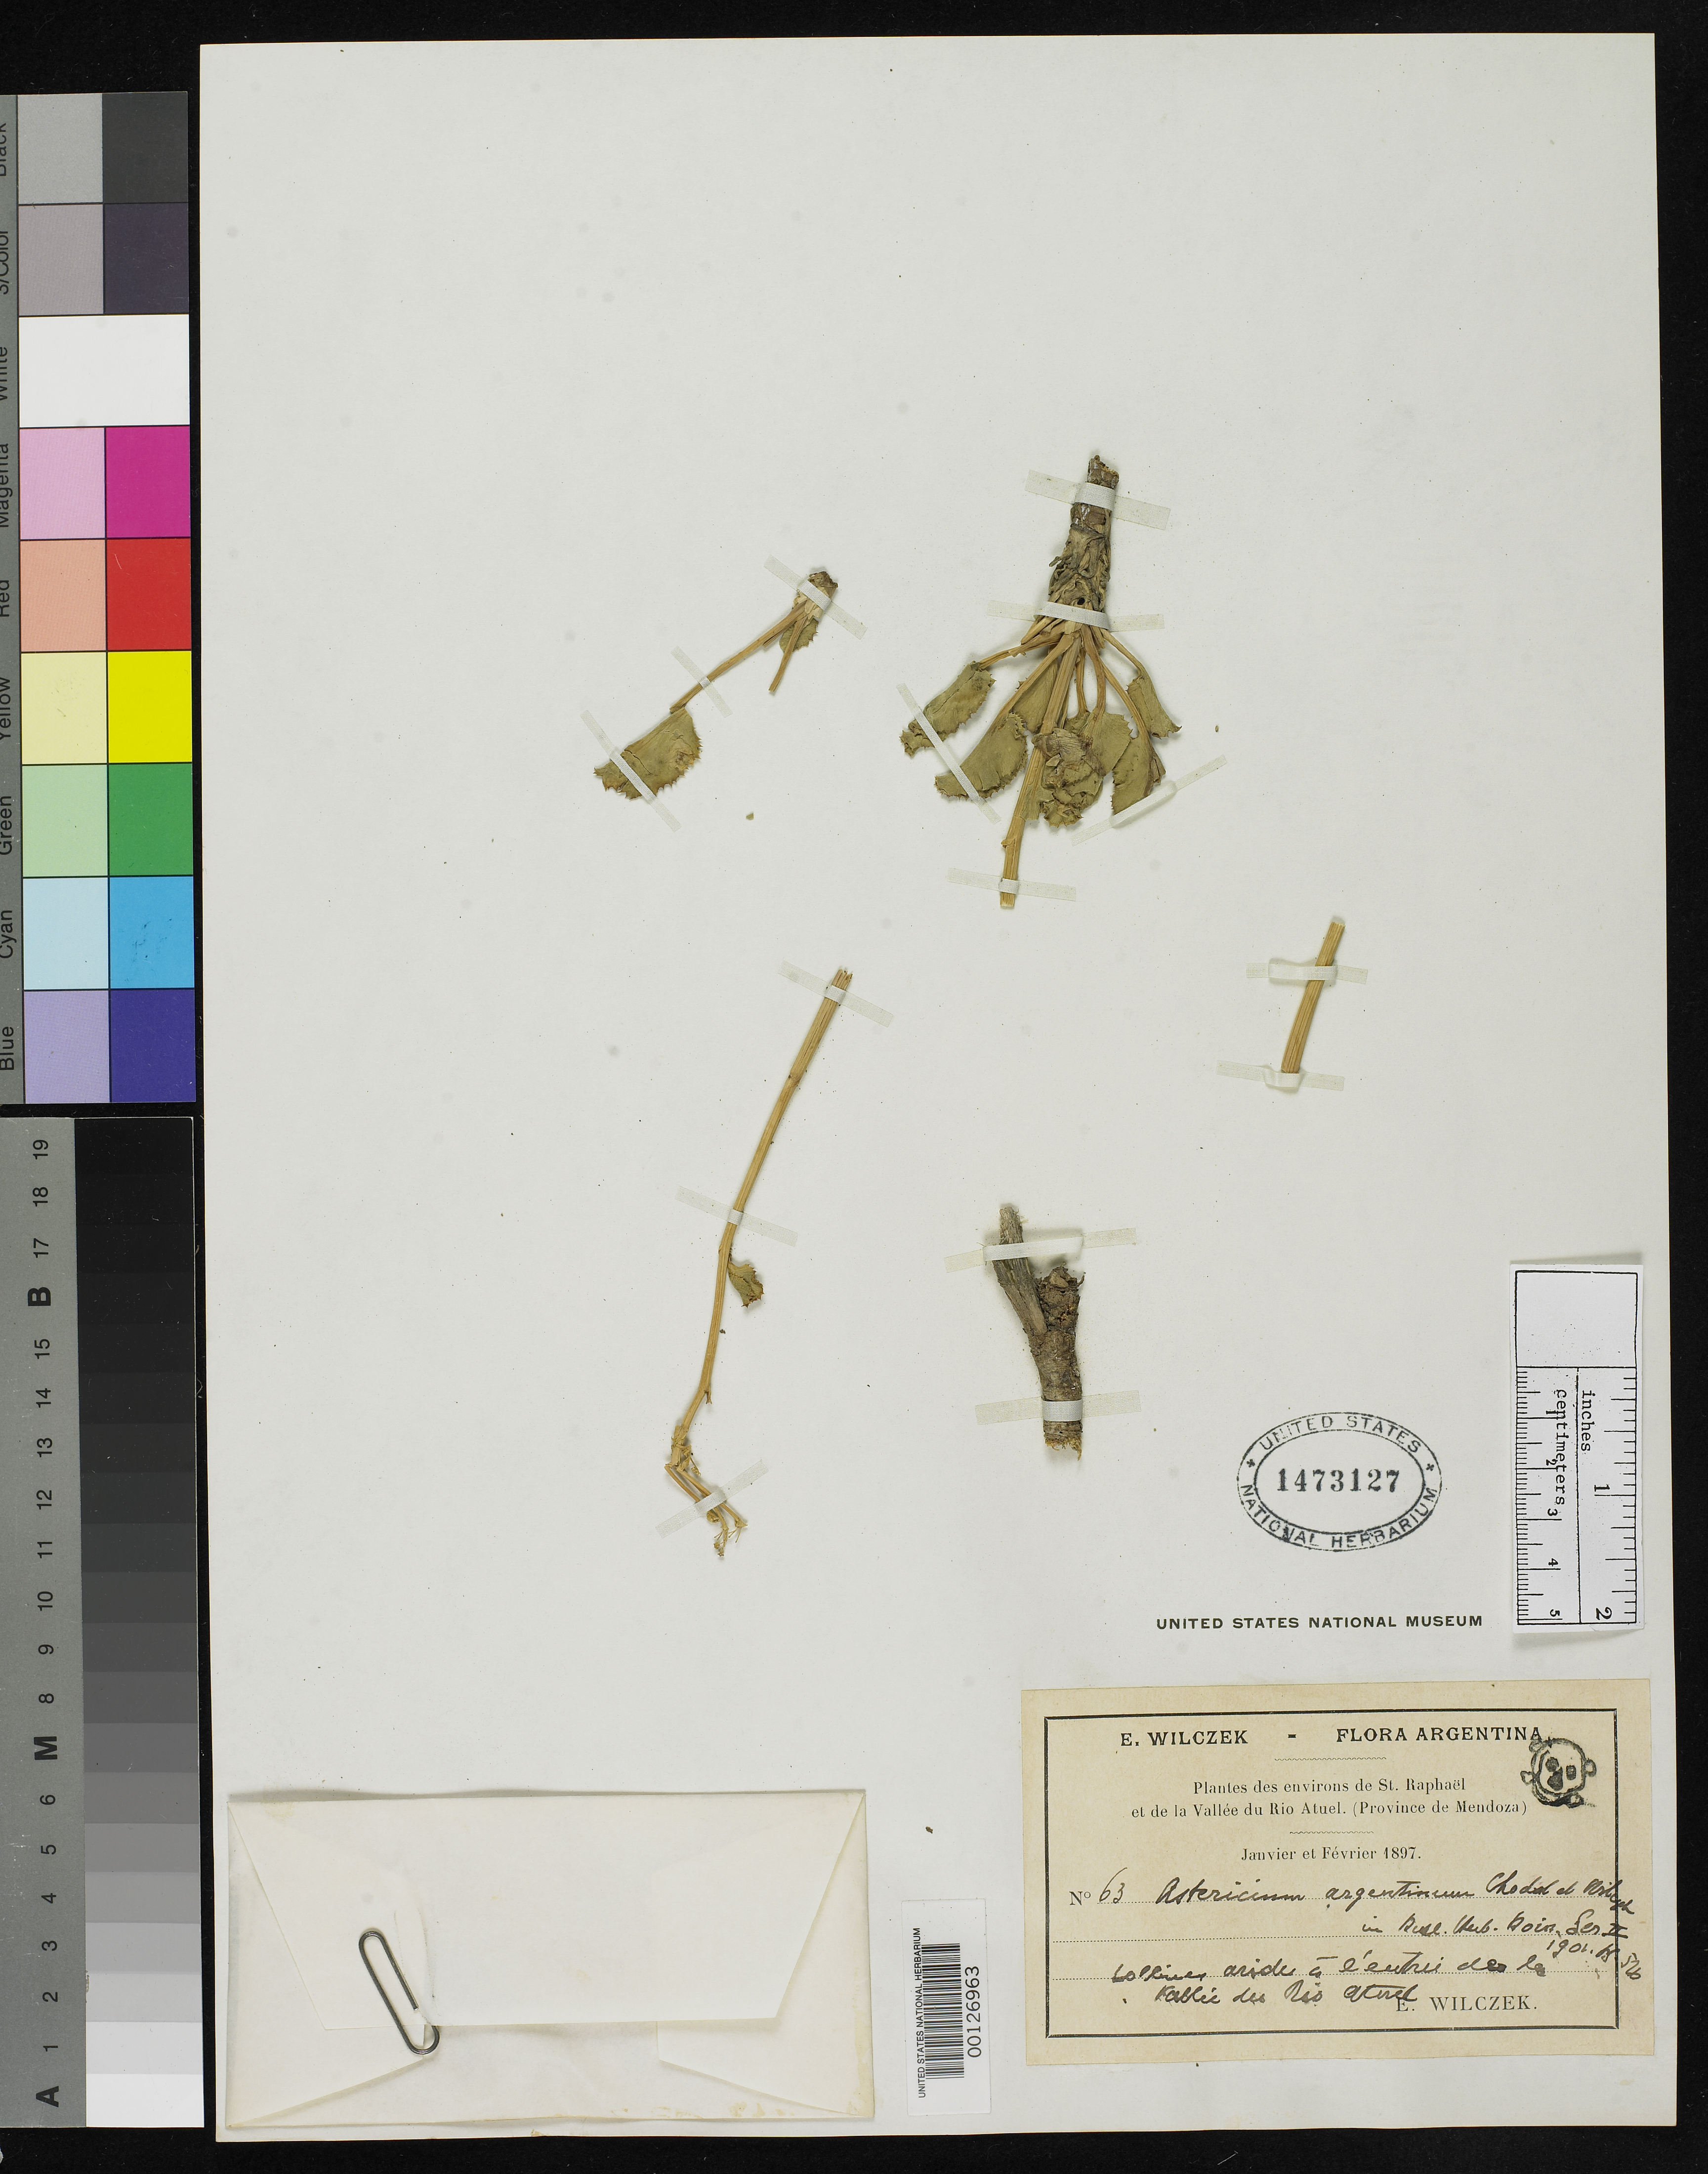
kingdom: Plantae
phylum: Tracheophyta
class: Magnoliopsida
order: Apiales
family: Apiaceae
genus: Asteriscium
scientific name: Asteriscium argentinum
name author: Chodat & Wilczek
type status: Type Collection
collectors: E. Wilczek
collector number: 63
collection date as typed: Jan 1897 to -- Feb 1897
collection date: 1897-01/1897-02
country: Argentina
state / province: Mendoza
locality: Rio Atuel Valley.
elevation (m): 1800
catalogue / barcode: US 1473127